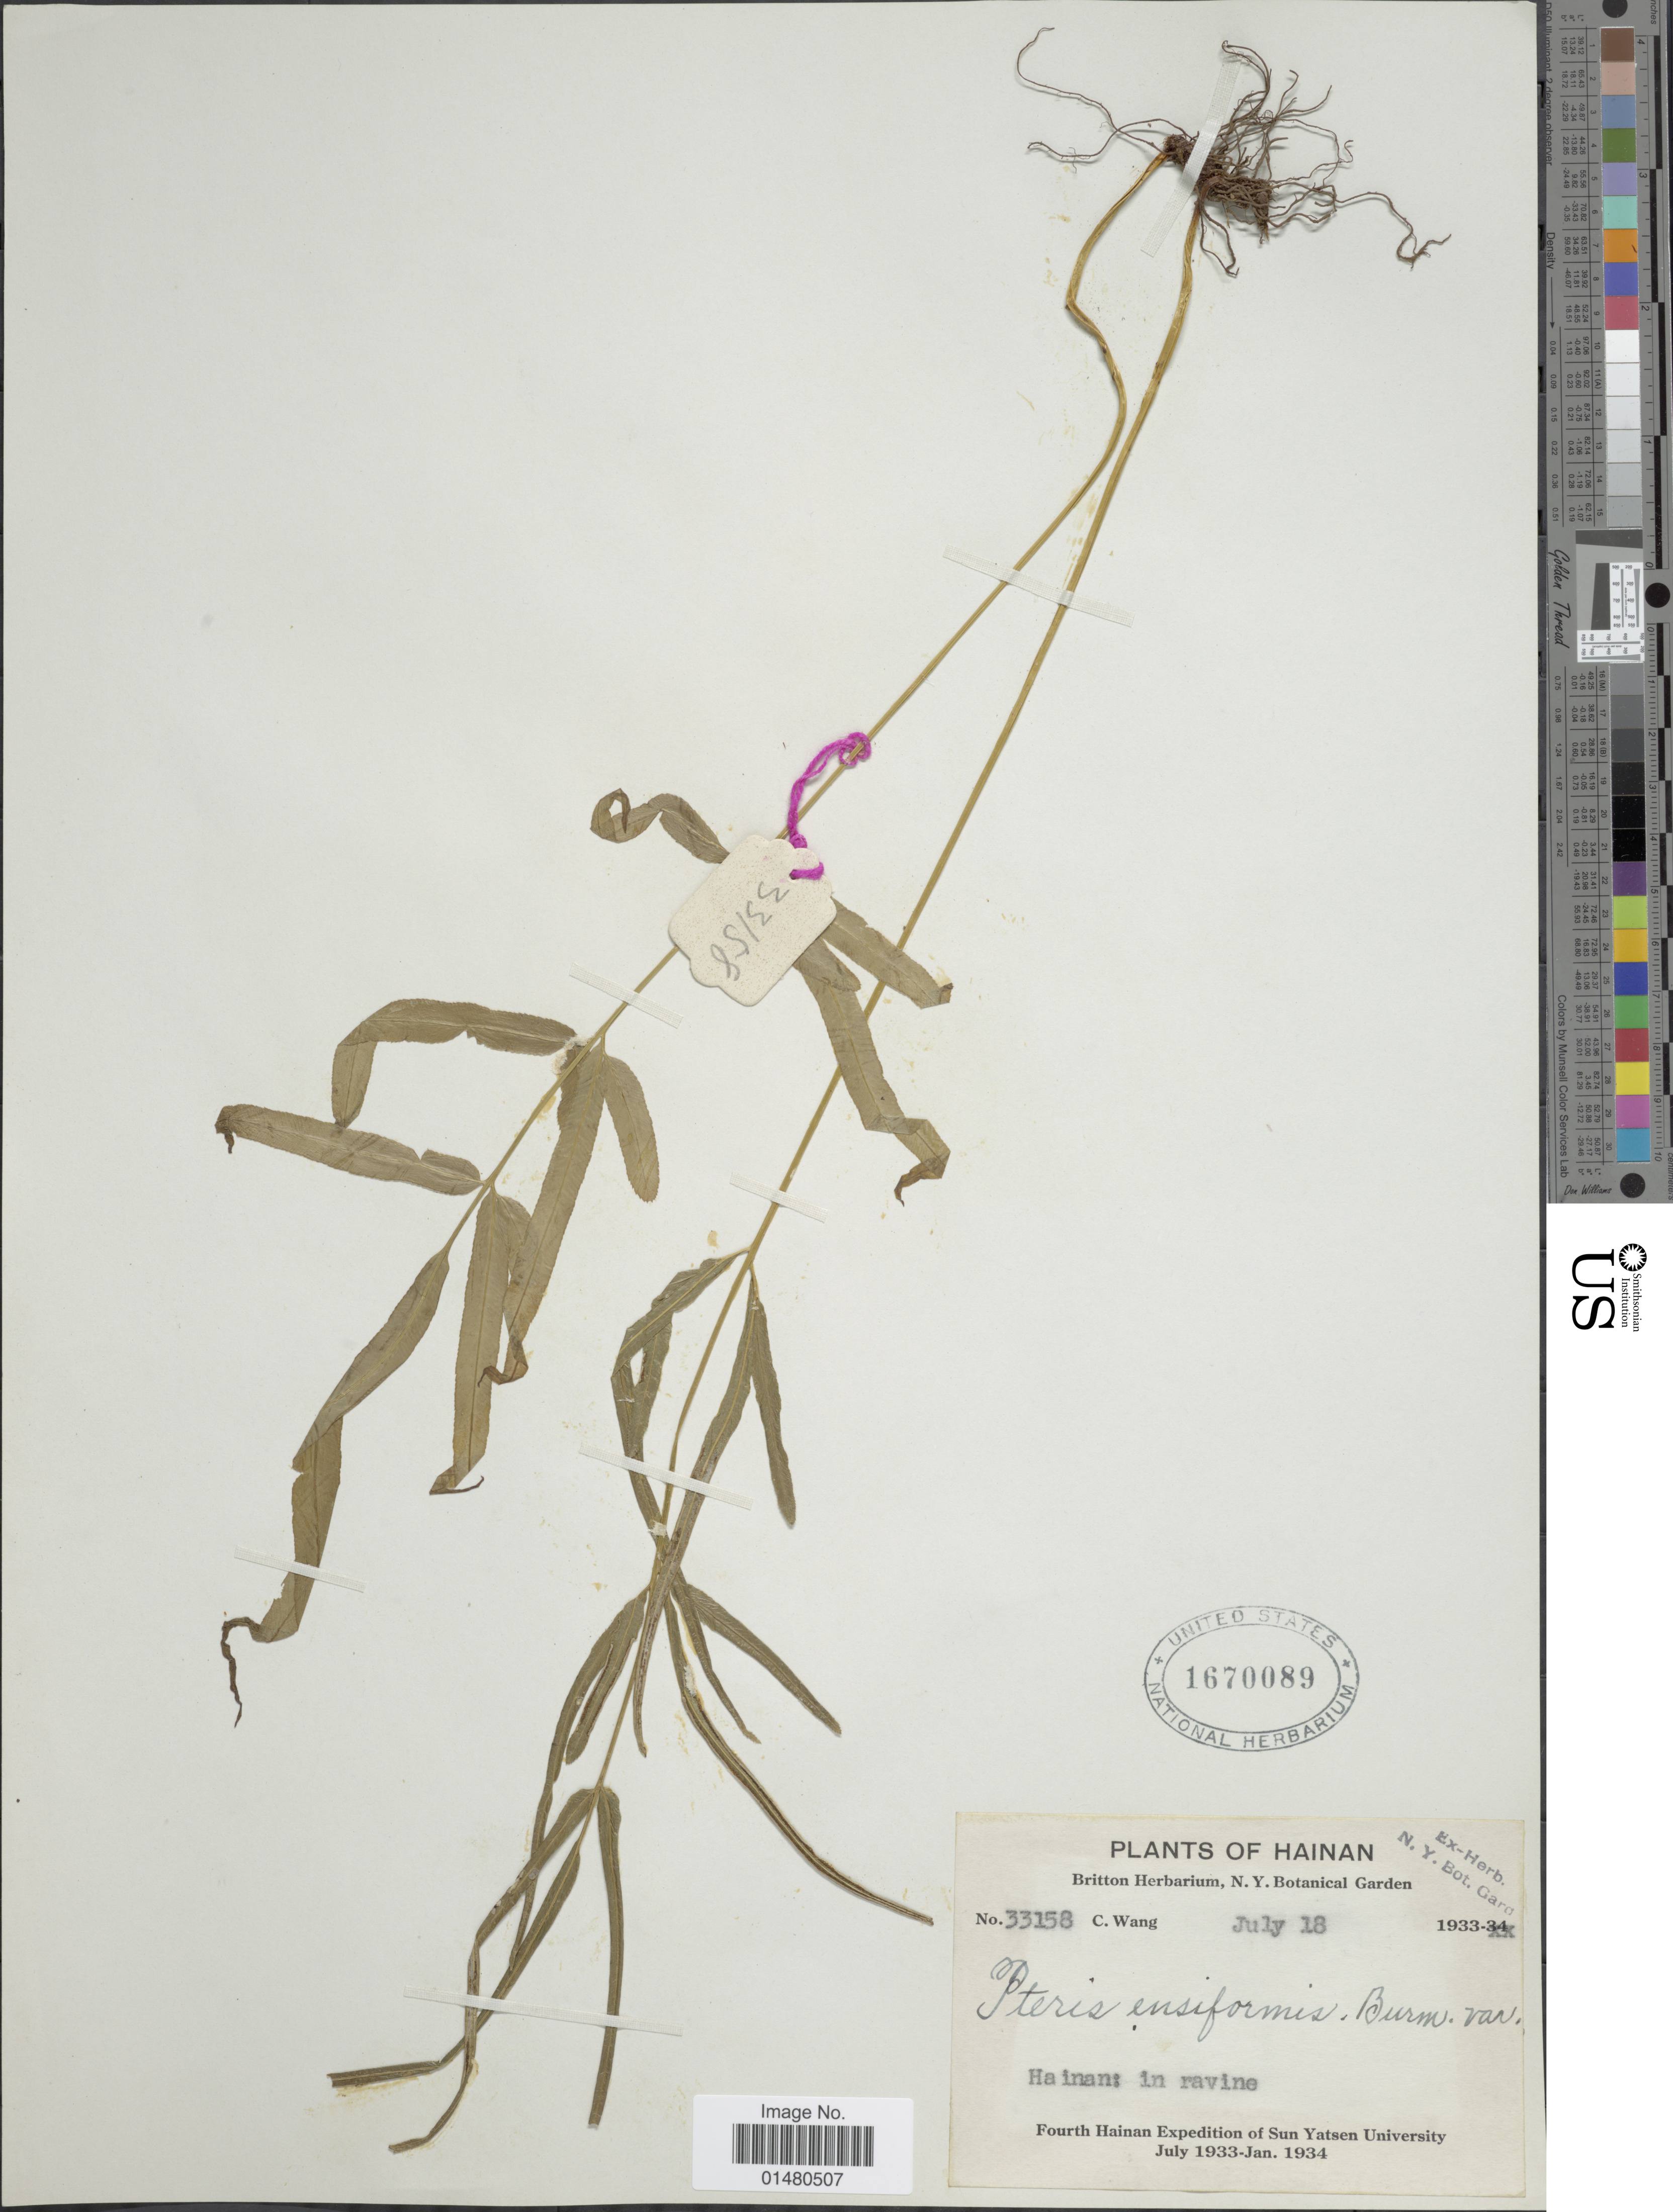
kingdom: Plantae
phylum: Tracheophyta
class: Polypodiopsida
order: Polypodiales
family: Pteridaceae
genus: Pteris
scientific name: Pteris ensiformis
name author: Burm. f.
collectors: C. Wang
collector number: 33158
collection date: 1933-07-18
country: China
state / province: Hainan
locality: Hainan: in ravine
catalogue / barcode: US 1670089